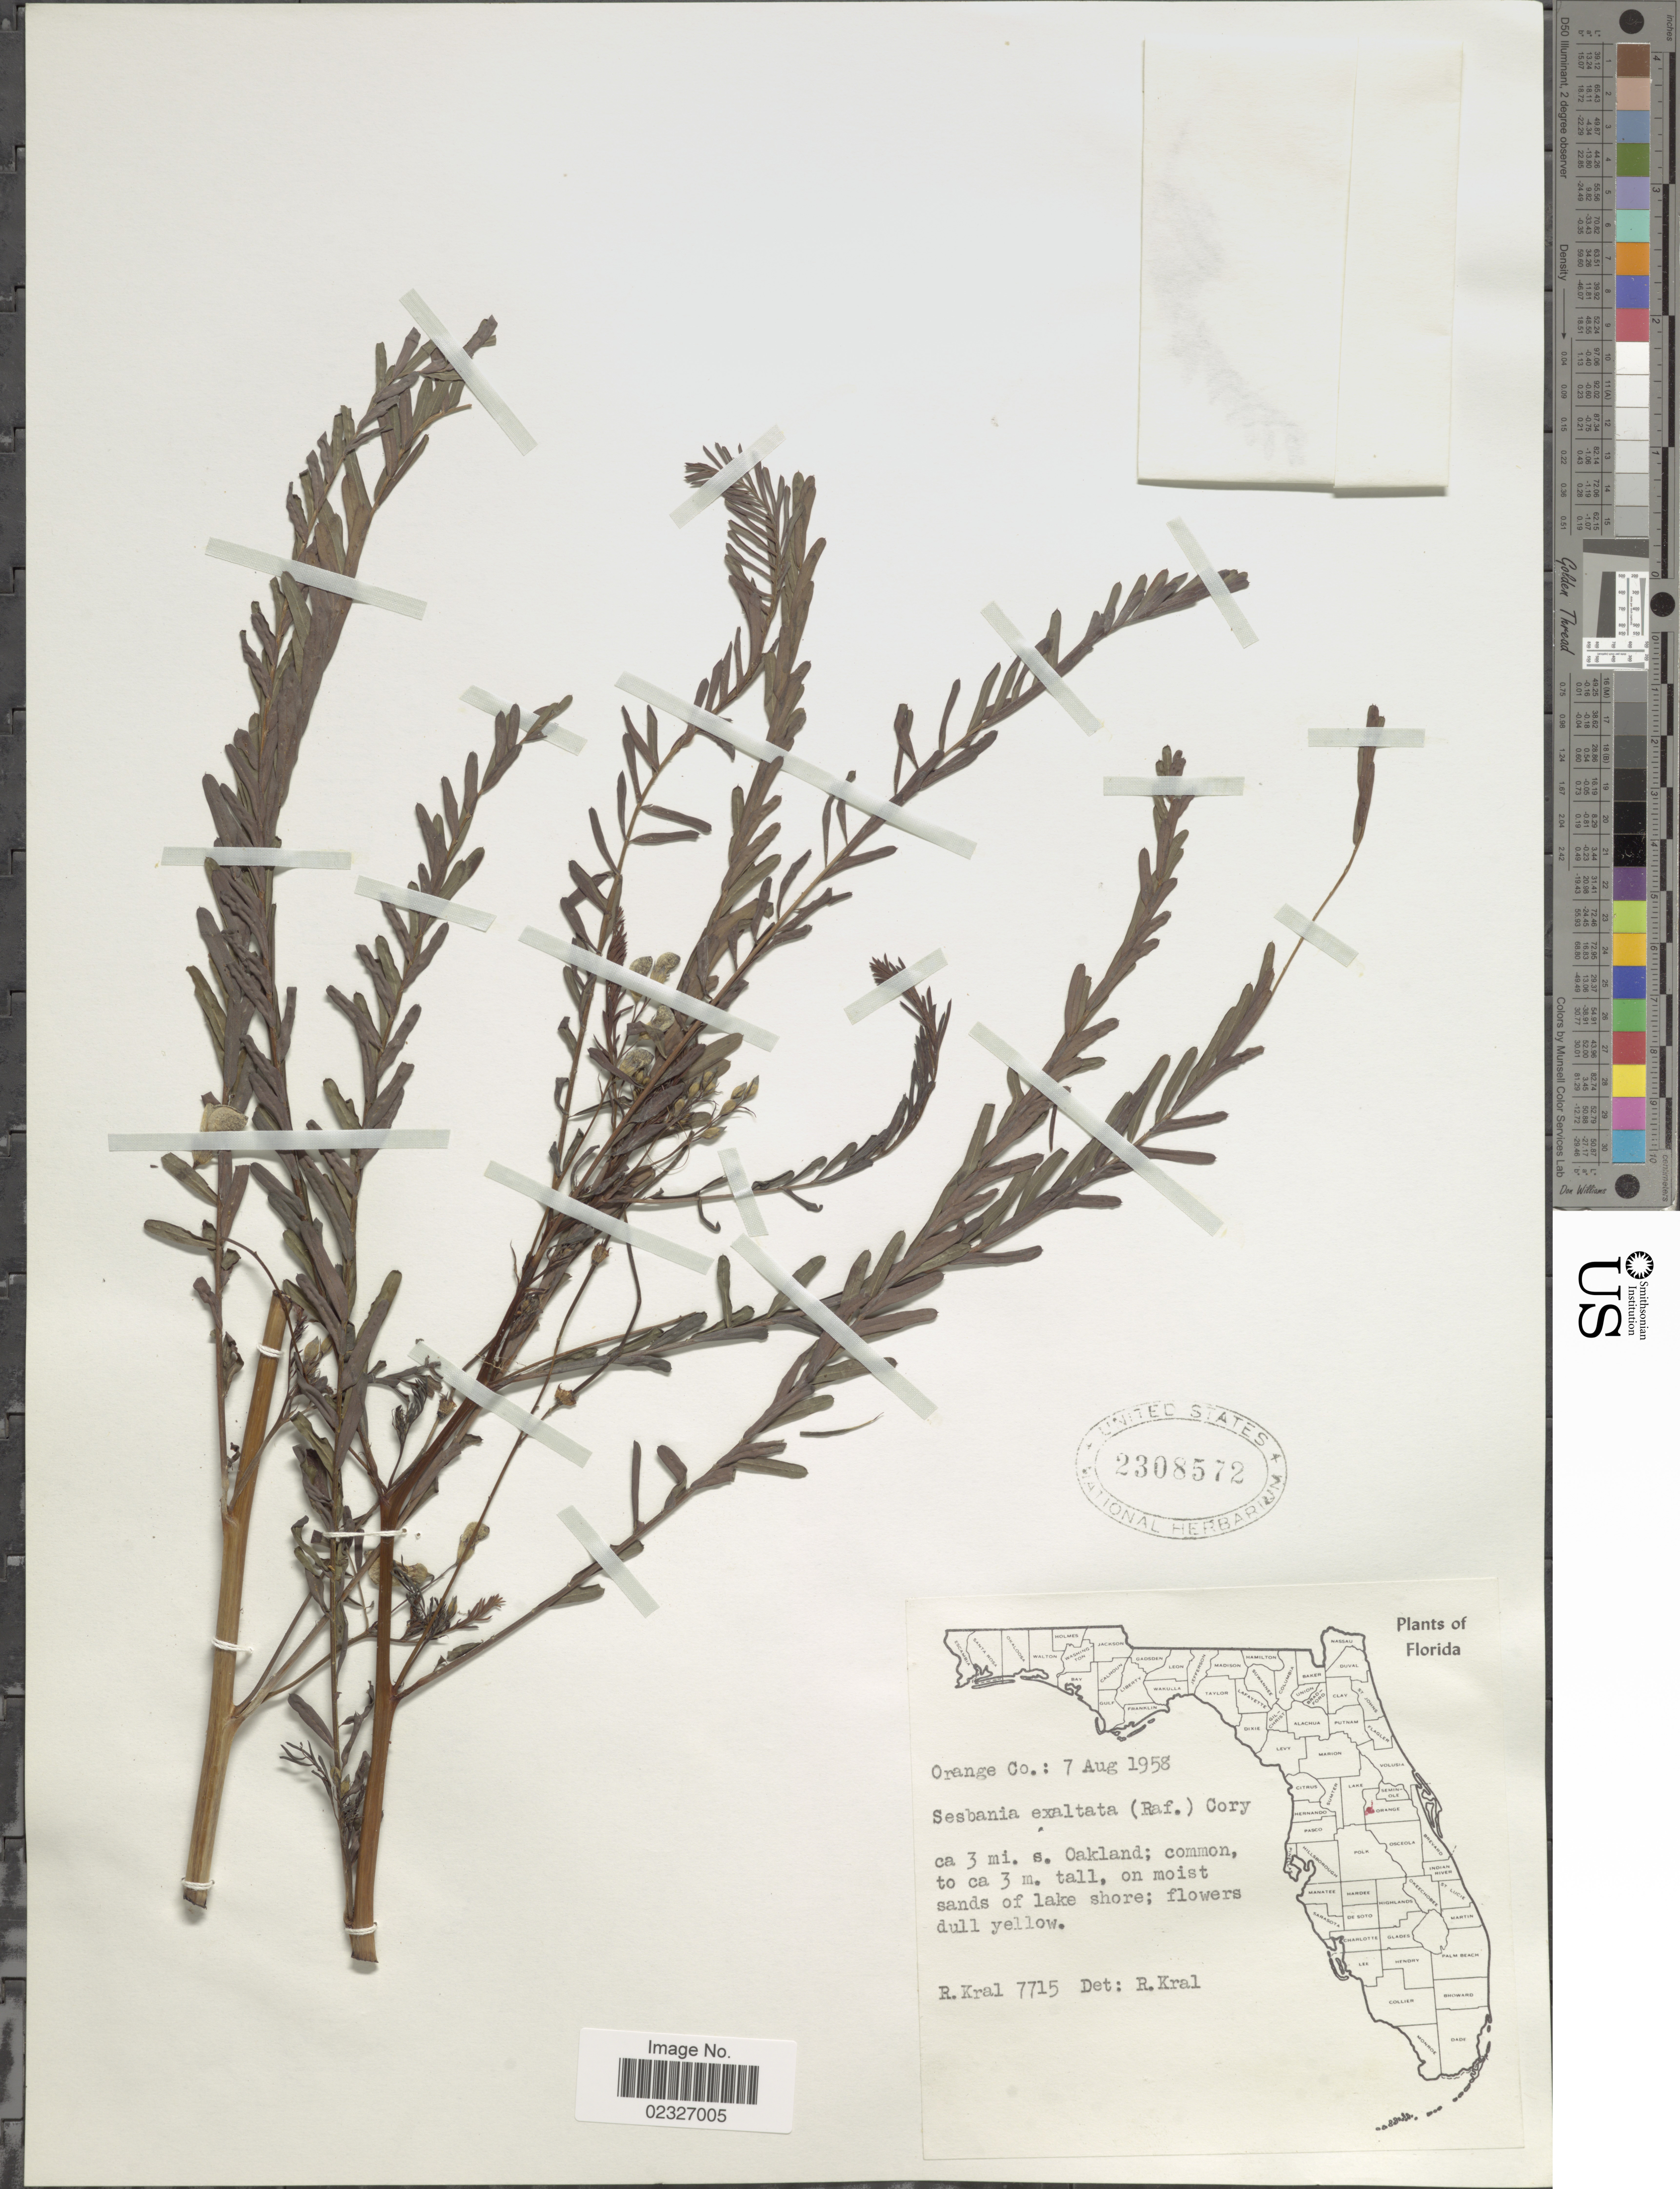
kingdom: Plantae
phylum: Tracheophyta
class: Magnoliopsida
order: Fabales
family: Fabaceae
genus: Sesbania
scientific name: Sesbania exaltata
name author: (Raf.) Cory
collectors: R. Kral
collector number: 7715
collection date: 1958-08-07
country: United States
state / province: Florida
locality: Orange Co.: ca. 3 mi. s. Oakland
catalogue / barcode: US 2308572